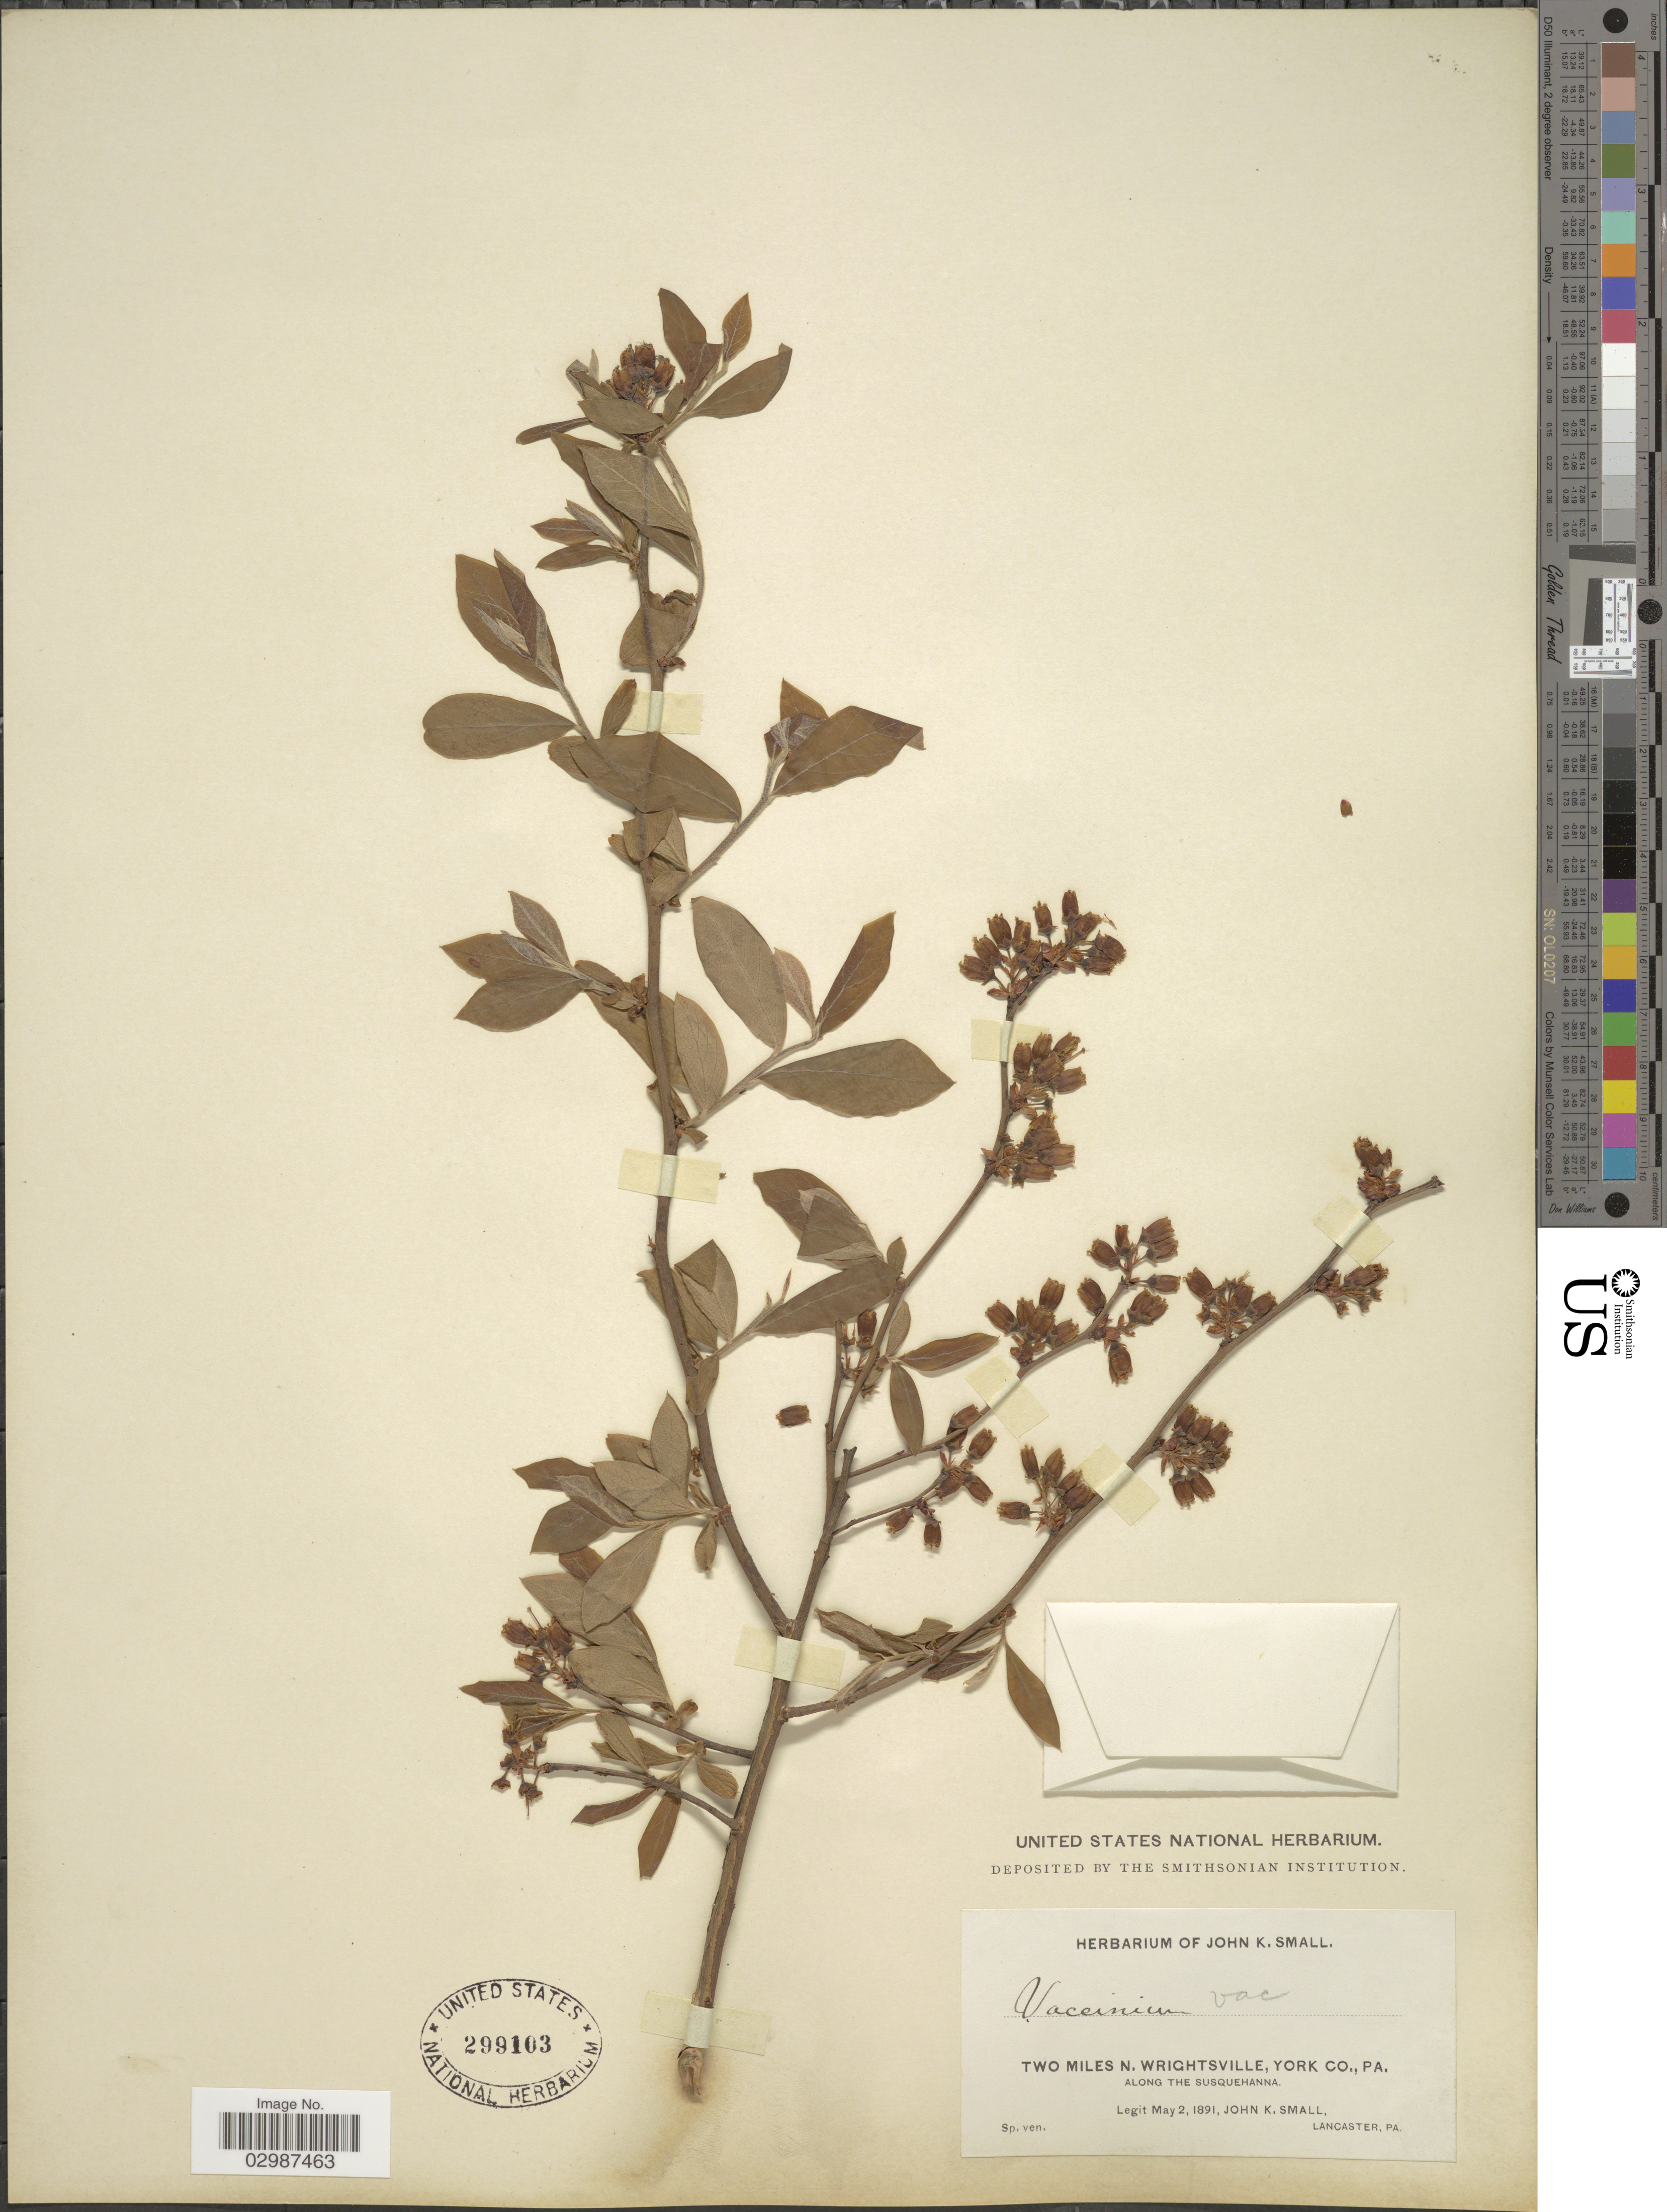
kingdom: Plantae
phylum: Tracheophyta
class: Magnoliopsida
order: Ericales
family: Ericaceae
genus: Vaccinium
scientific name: Vaccinium atrococcum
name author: (A. Gray) A. Heller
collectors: J. K. Small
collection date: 1891-05-02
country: United States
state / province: Pennsylvania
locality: Two miles N. Wrightsville, York Co., Pa. Along the Susquehanna.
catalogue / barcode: US 299103